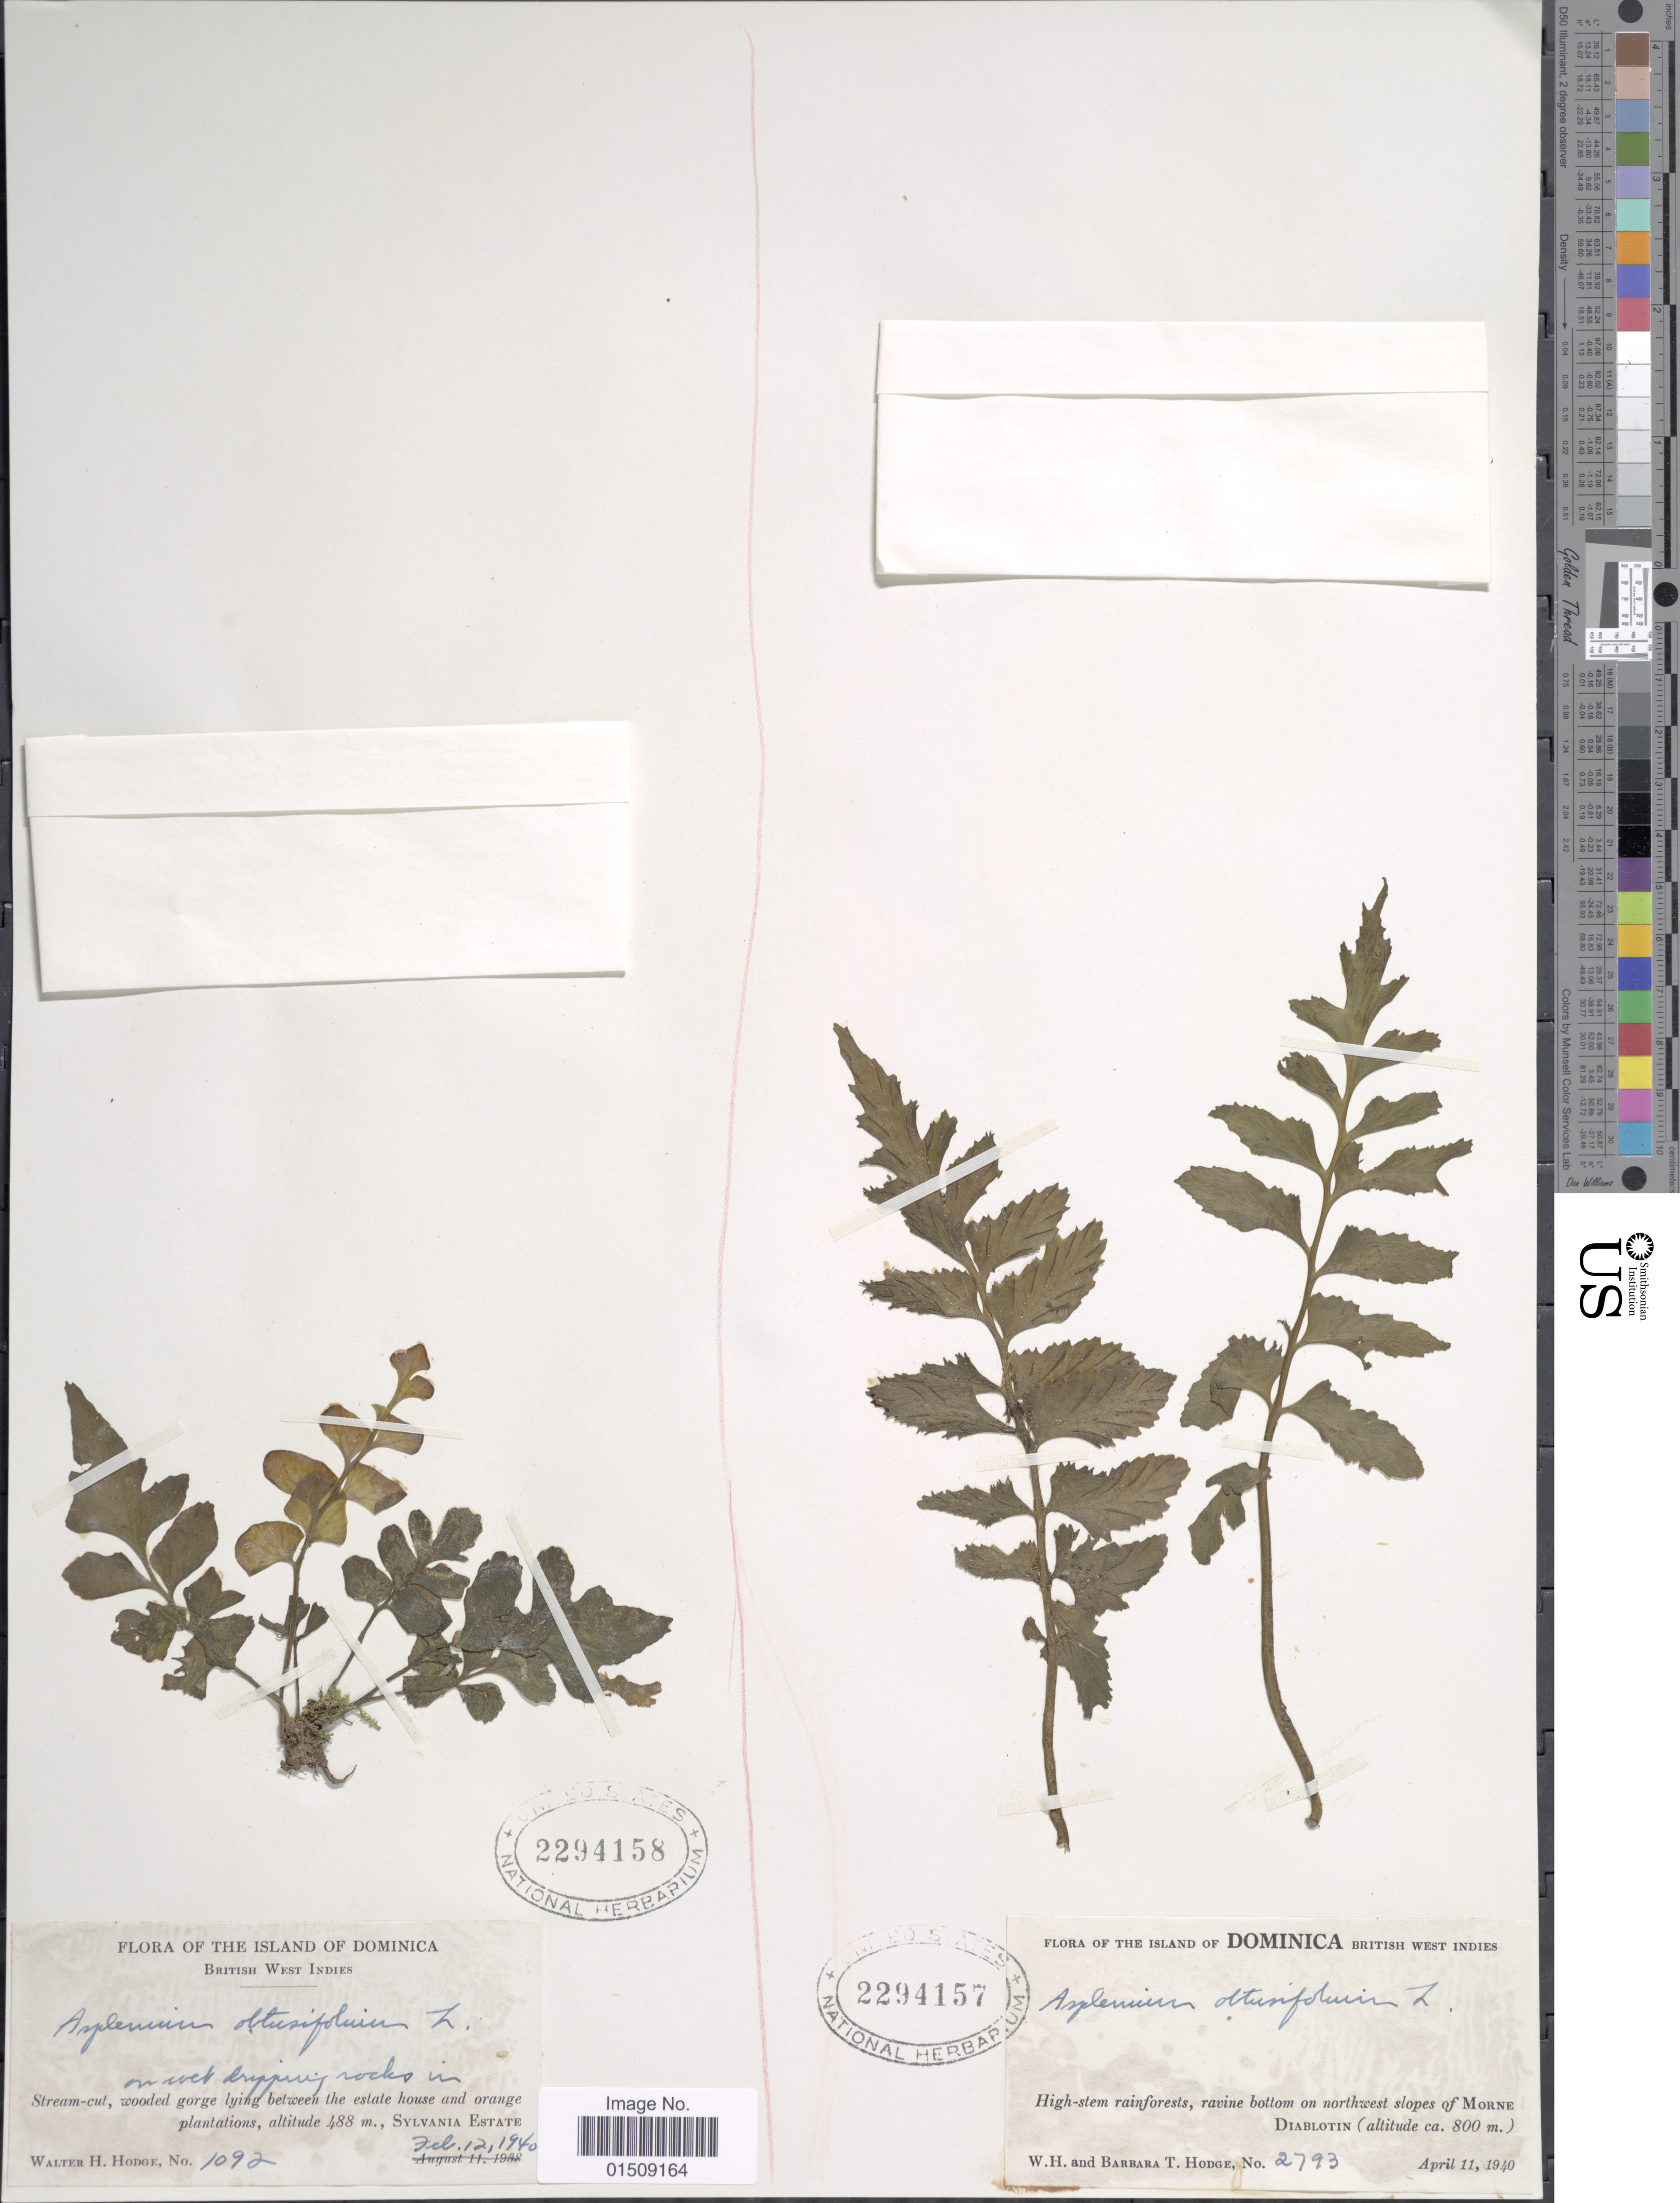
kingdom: Plantae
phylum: Tracheophyta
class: Polypodiopsida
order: Polypodiales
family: Aspleniaceae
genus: Asplenium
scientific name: Asplenium obtusifolium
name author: L.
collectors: W. Hodge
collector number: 1092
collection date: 1940-02-12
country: Dominica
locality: The Island of Dominica, British West Indies, Stream-cut, wooded gorge lying between the estate house and orange plantations, Sylvania Estate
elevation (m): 488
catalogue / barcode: US 2294158